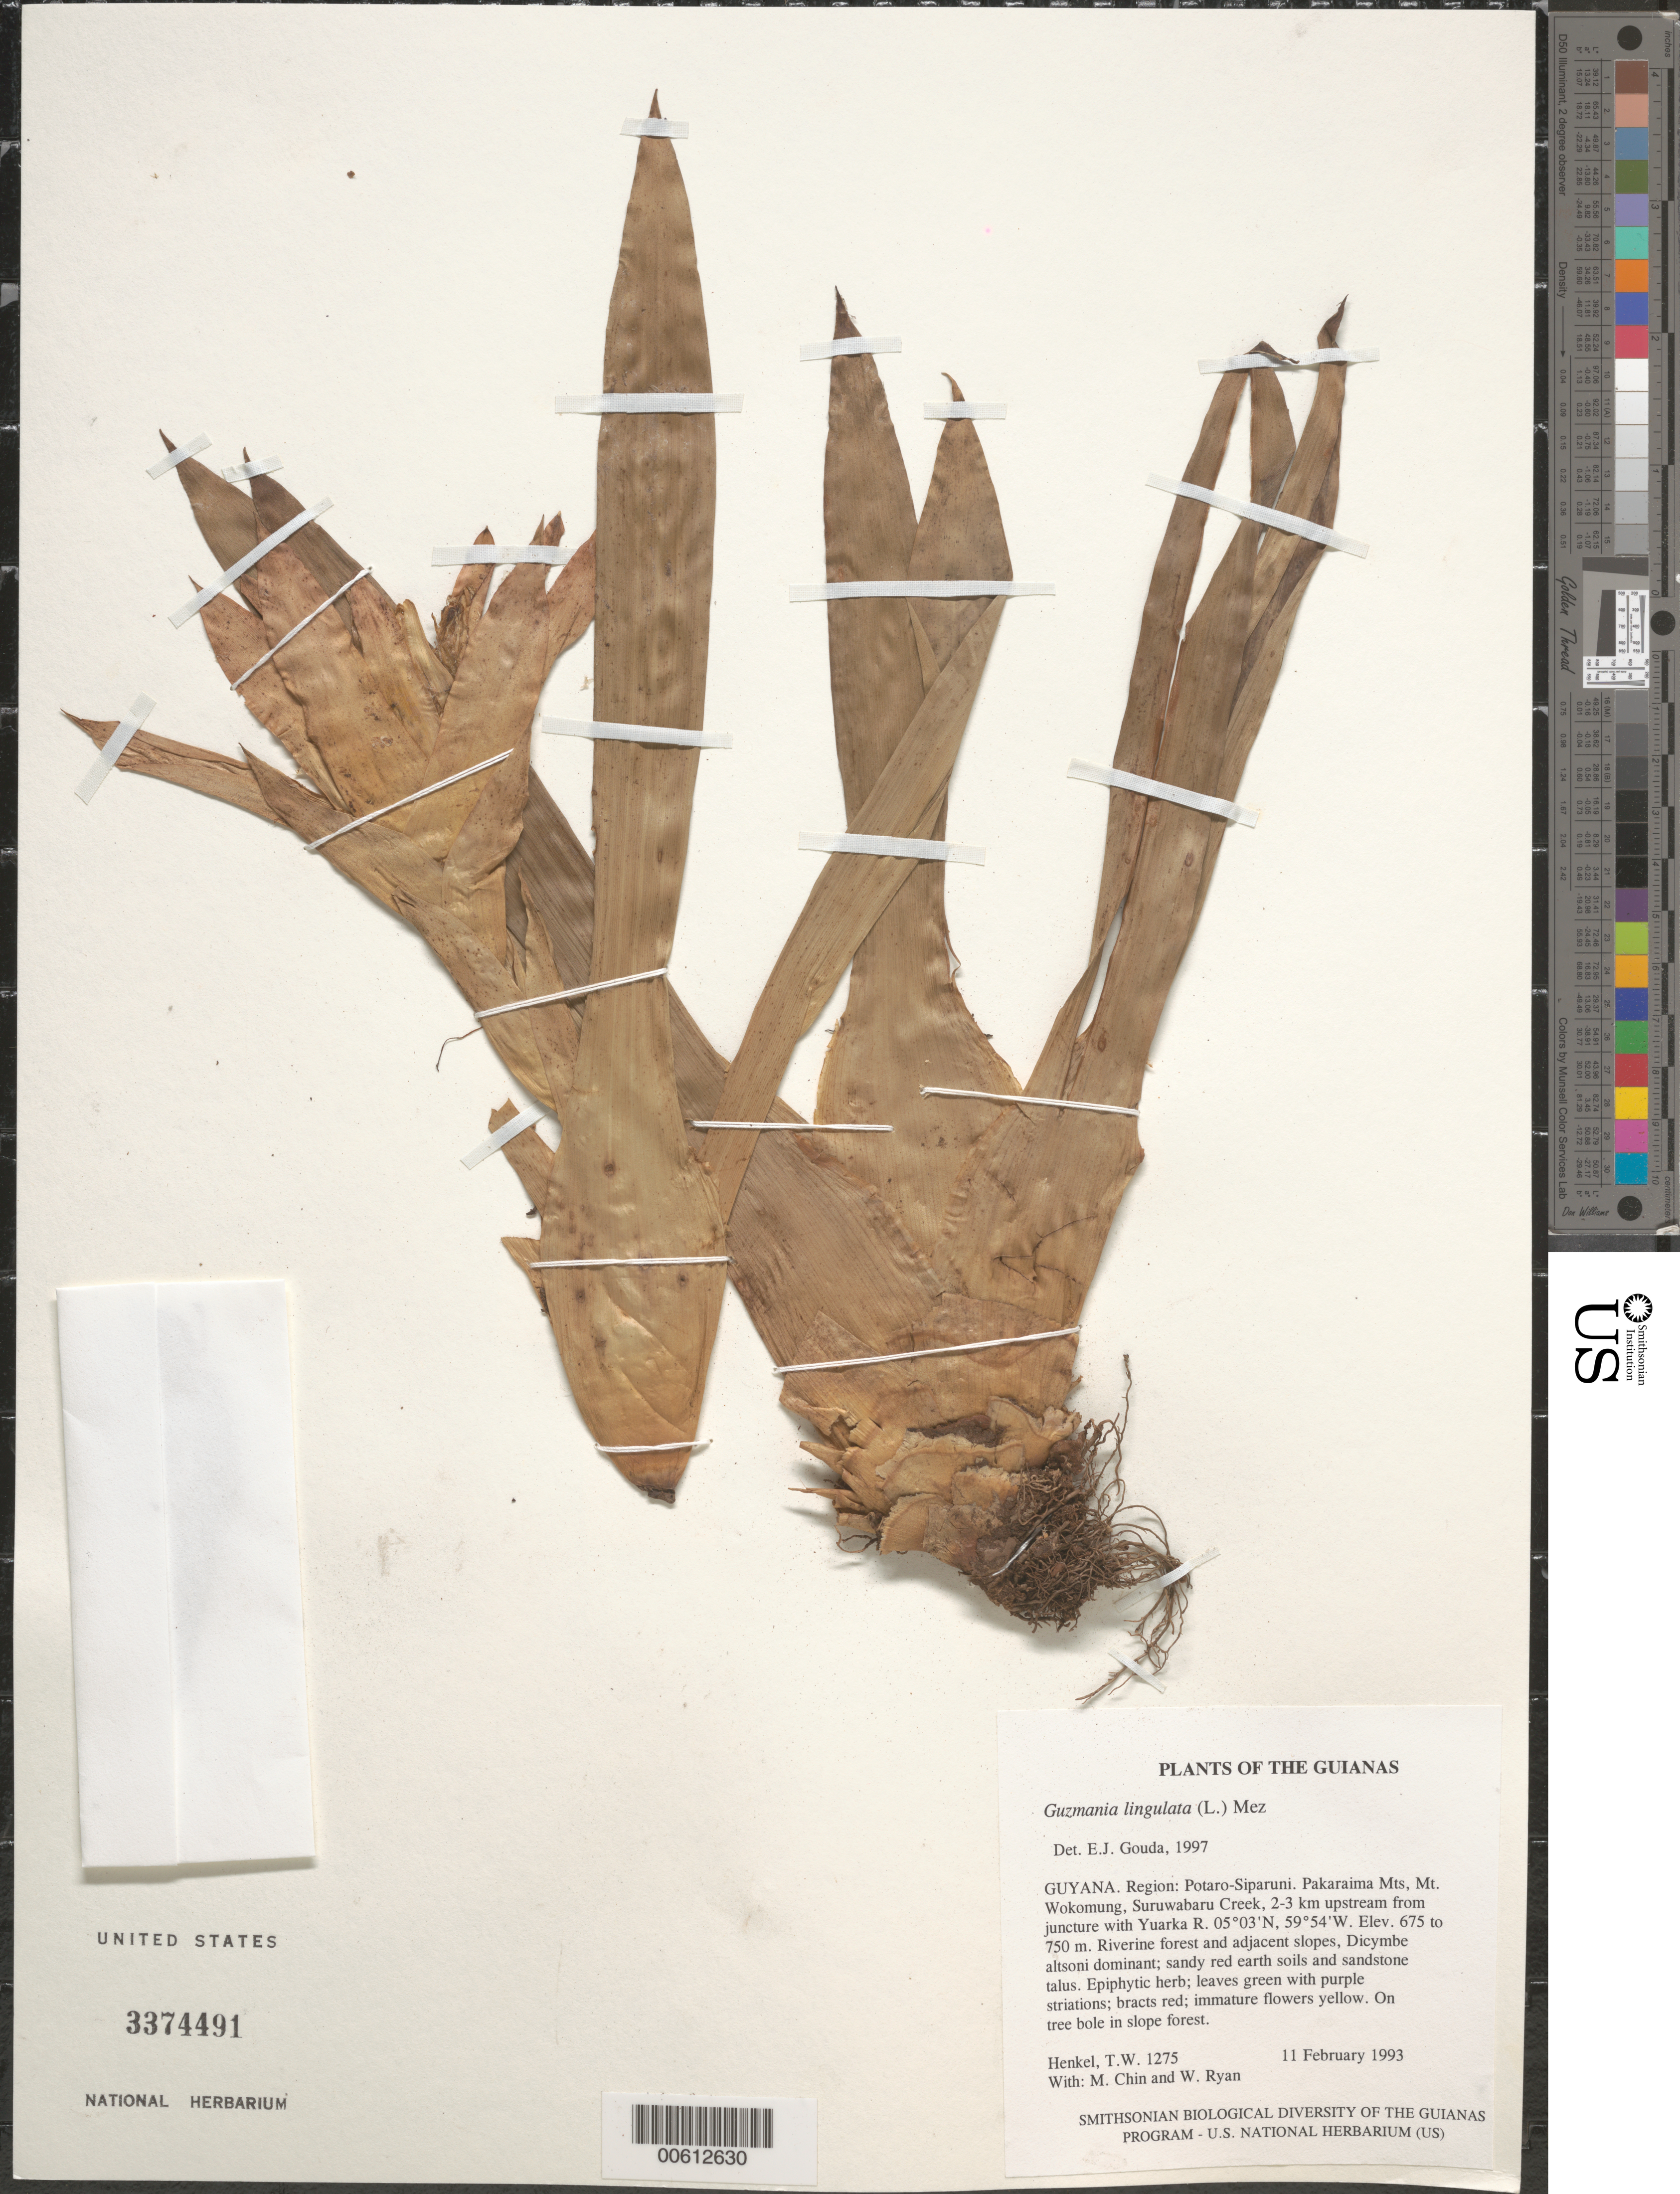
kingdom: Plantae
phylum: Tracheophyta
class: Liliopsida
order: Poales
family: Bromeliaceae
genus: Guzmania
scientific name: Guzmania lingulata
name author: (L.) Mez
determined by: Gouda, E. J.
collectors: T. Henkel, M. Chin & W. Ryan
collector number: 1275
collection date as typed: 11 February 1993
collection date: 1993-02-11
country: Guyana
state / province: Potaro-Siparuni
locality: Pakaraima Mts, Mt. Wokomung, Suruwabaru Creek, 2-3 km upstream from juncture with Yuarka R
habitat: Riverine forest and adjacent slopes, Dicymbe altsoni dominant; sandy red earth soils and sandstone talus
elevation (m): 675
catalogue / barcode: US 3374491